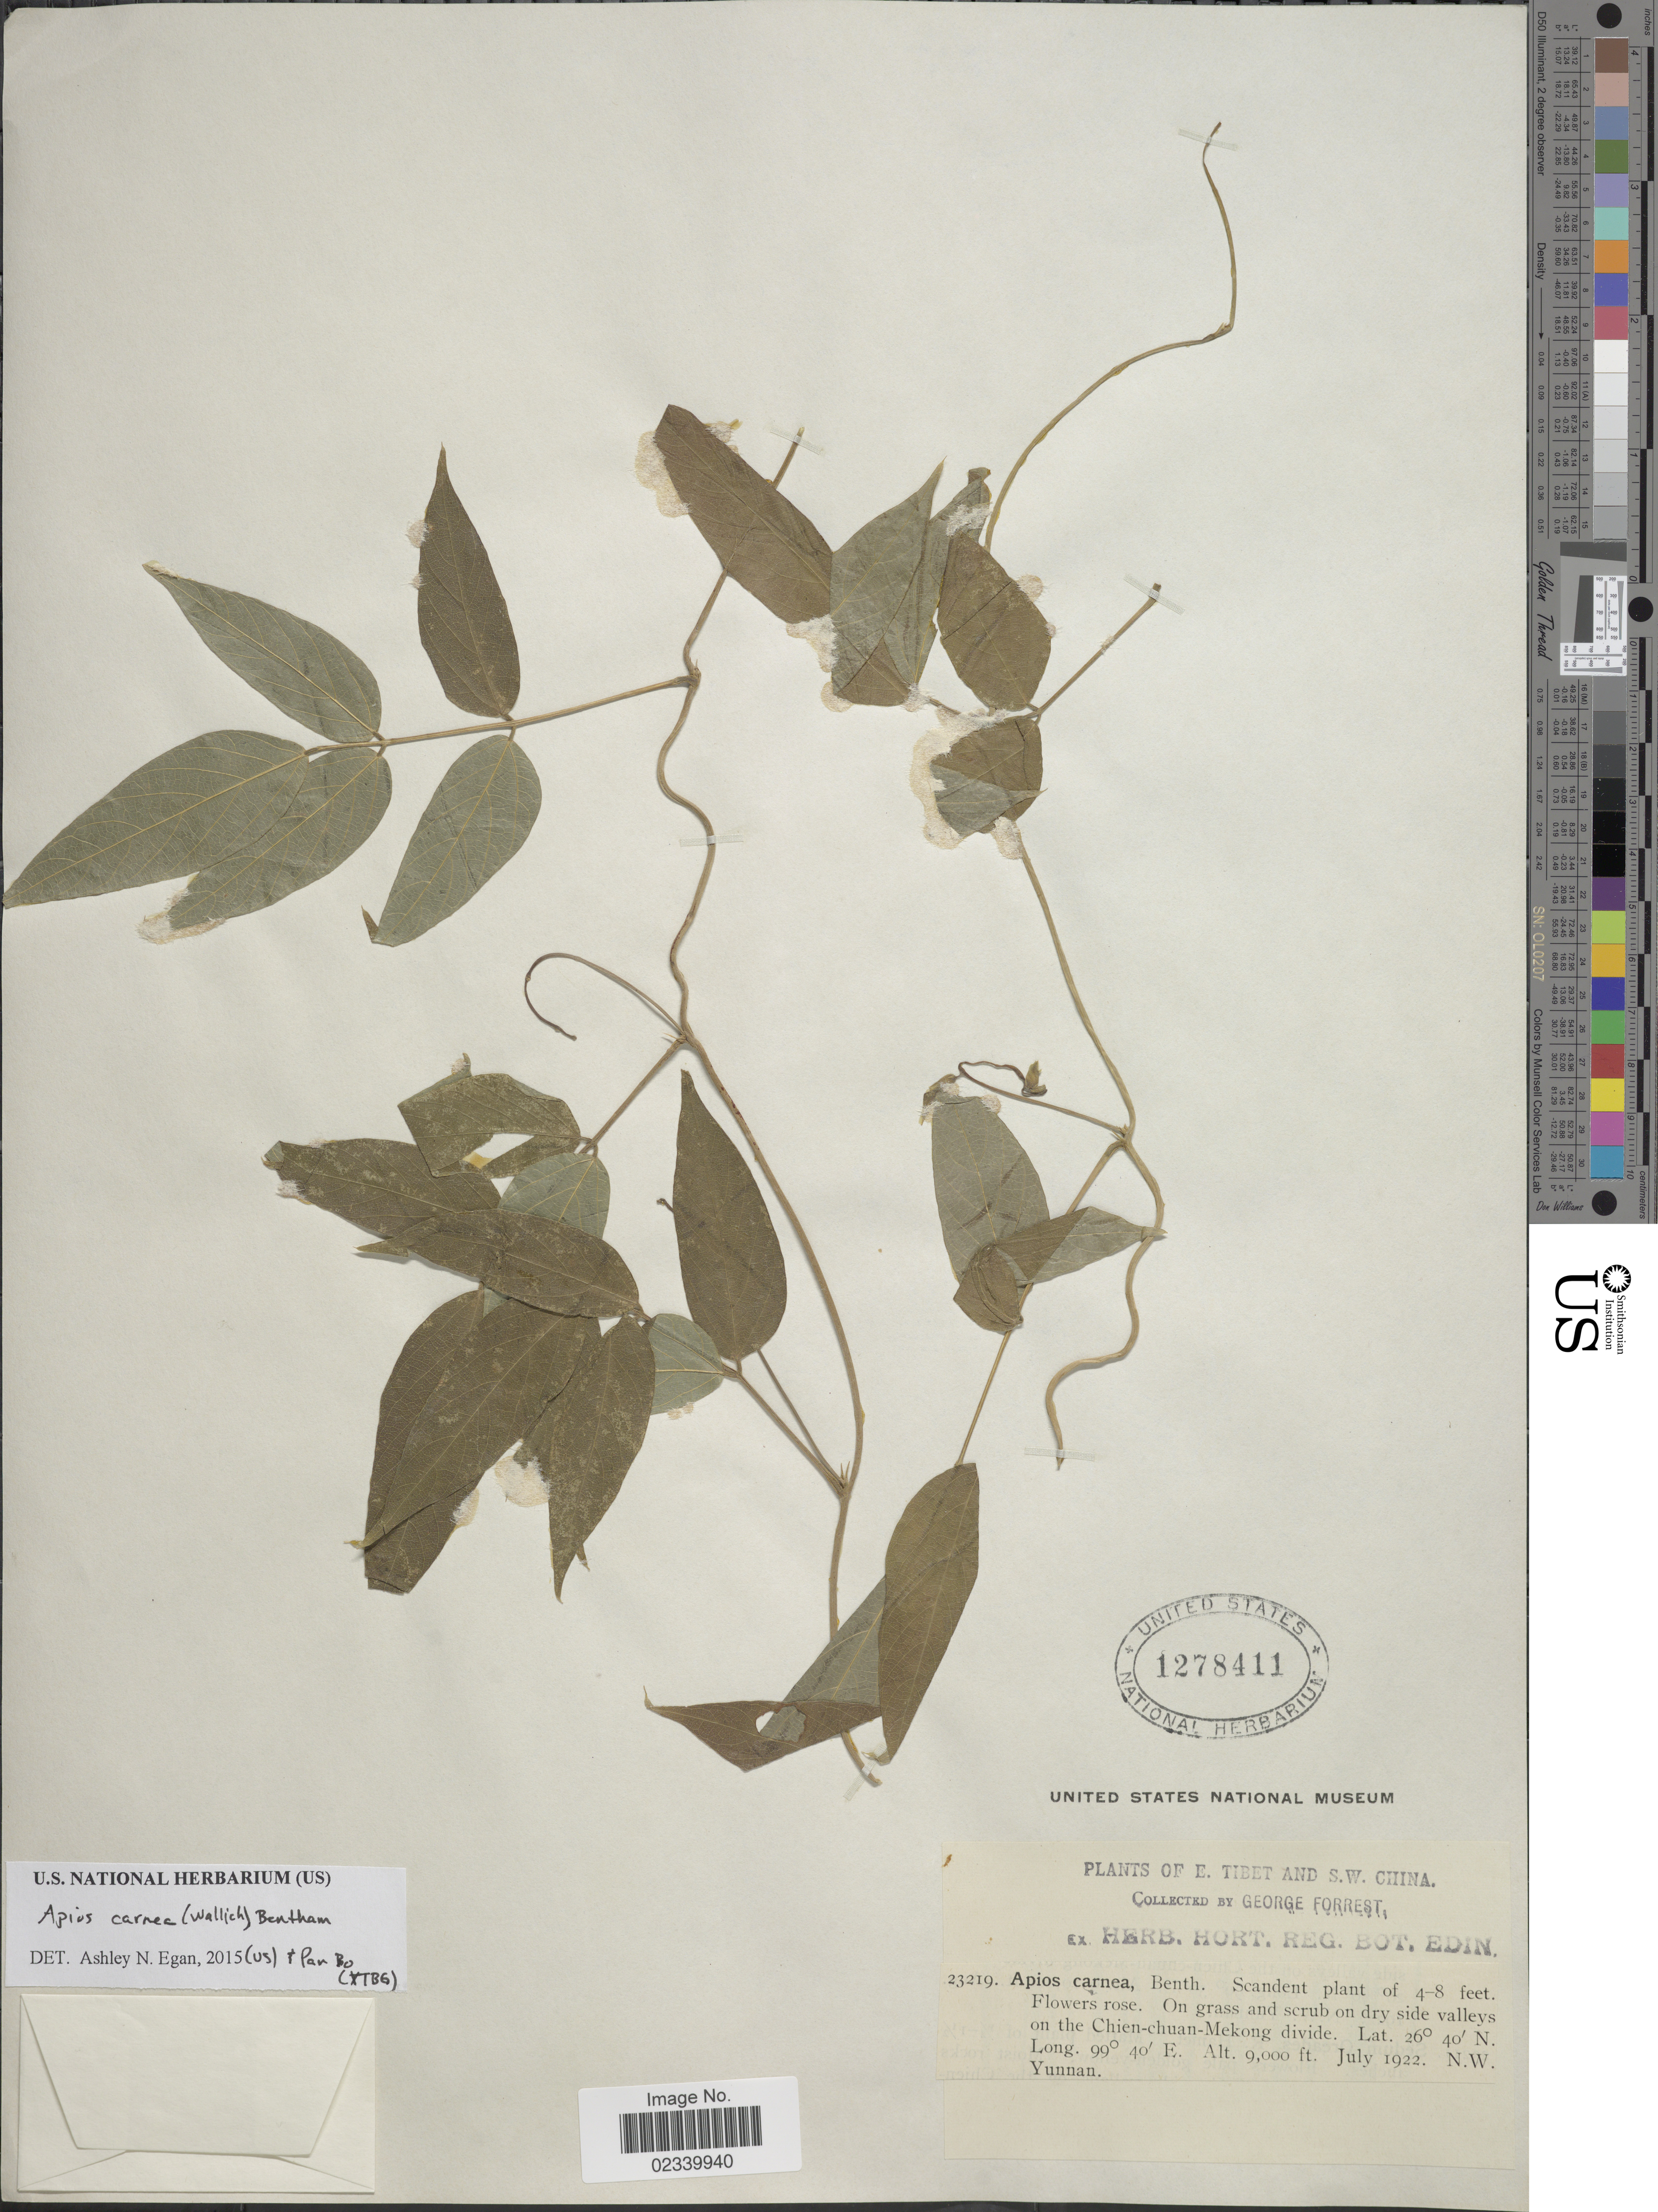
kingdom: Plantae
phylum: Tracheophyta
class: Magnoliopsida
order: Fabales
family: Fabaceae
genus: Apios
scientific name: Apios carnea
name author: (Wall.) Benth. ex Baker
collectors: G. Forrest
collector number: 23219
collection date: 1922-07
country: China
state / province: Yunnan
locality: E. Tibet and S.W. China, On grass and scrub on dry side valleys on the Chien-chuan-Mekong divide, N.W. Yunnan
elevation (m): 2743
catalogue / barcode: US 1278411